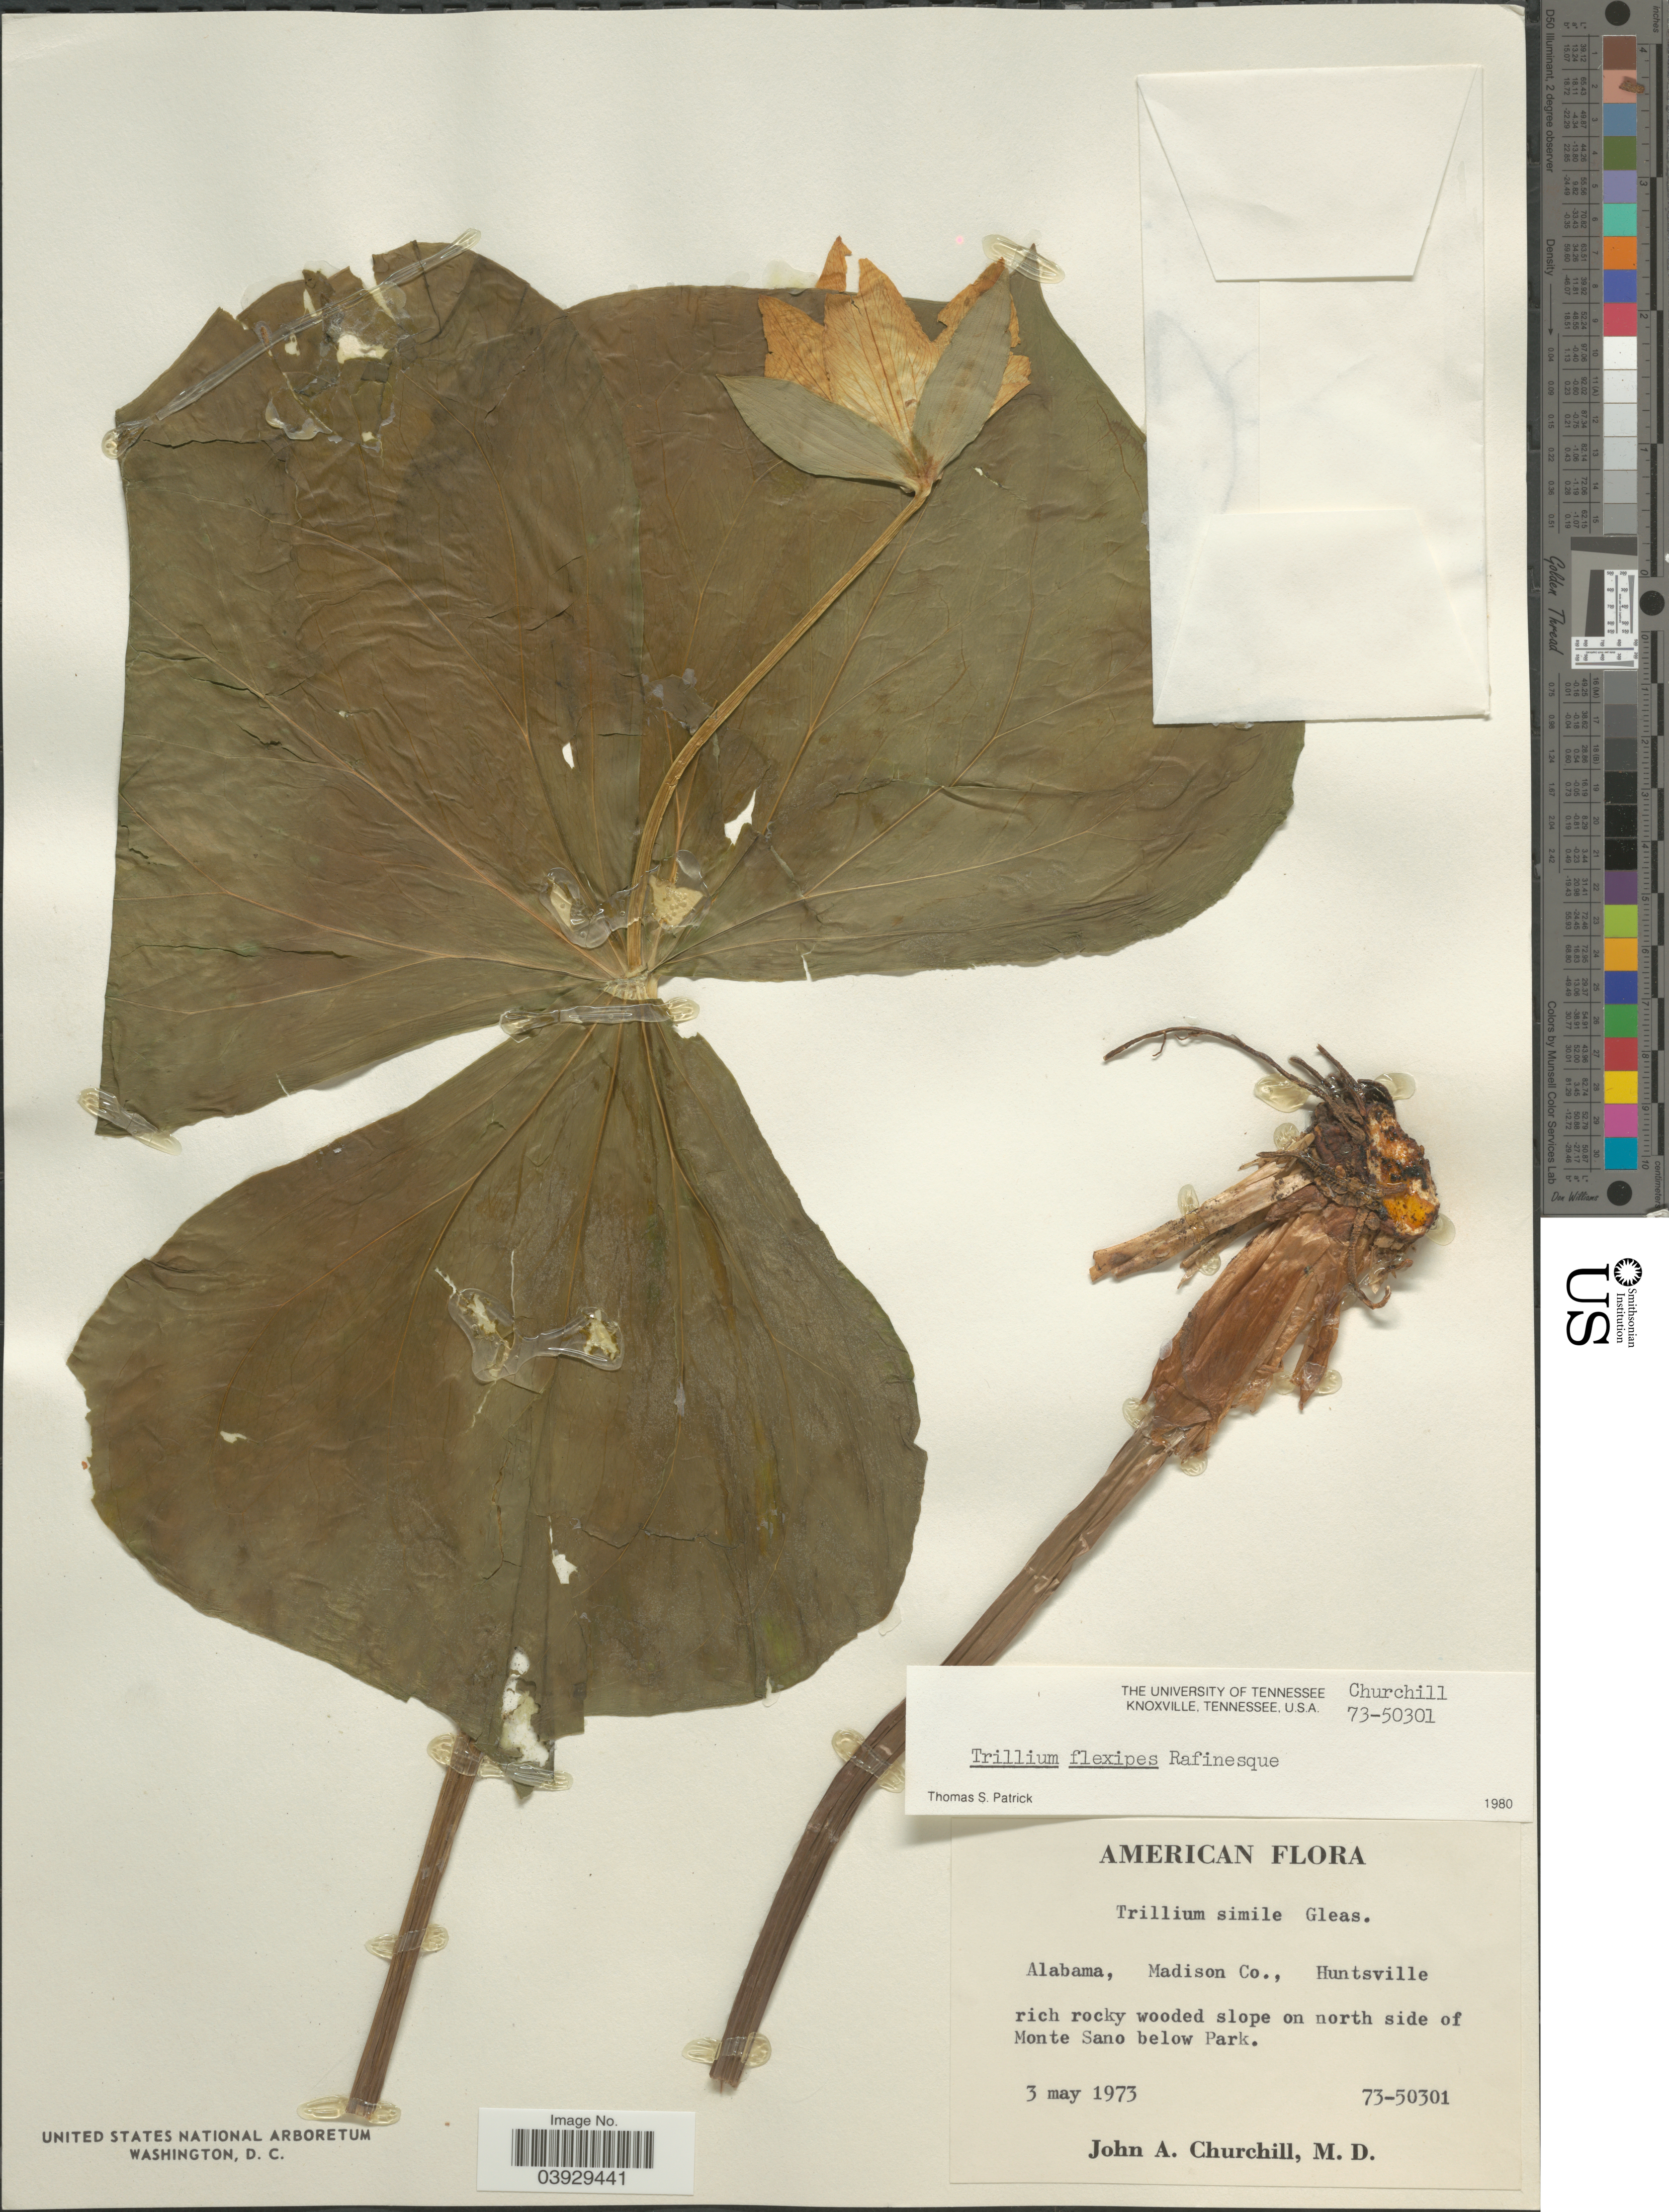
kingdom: Plantae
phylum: Tracheophyta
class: Liliopsida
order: Liliales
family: Melanthiaceae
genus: Trillium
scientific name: Trillium flexipes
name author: Raf.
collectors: J. Churchill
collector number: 73-50301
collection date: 1973-05-03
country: United States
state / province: Alabama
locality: Madison Co., Huntsville. On north side of Monte Sano below Park.